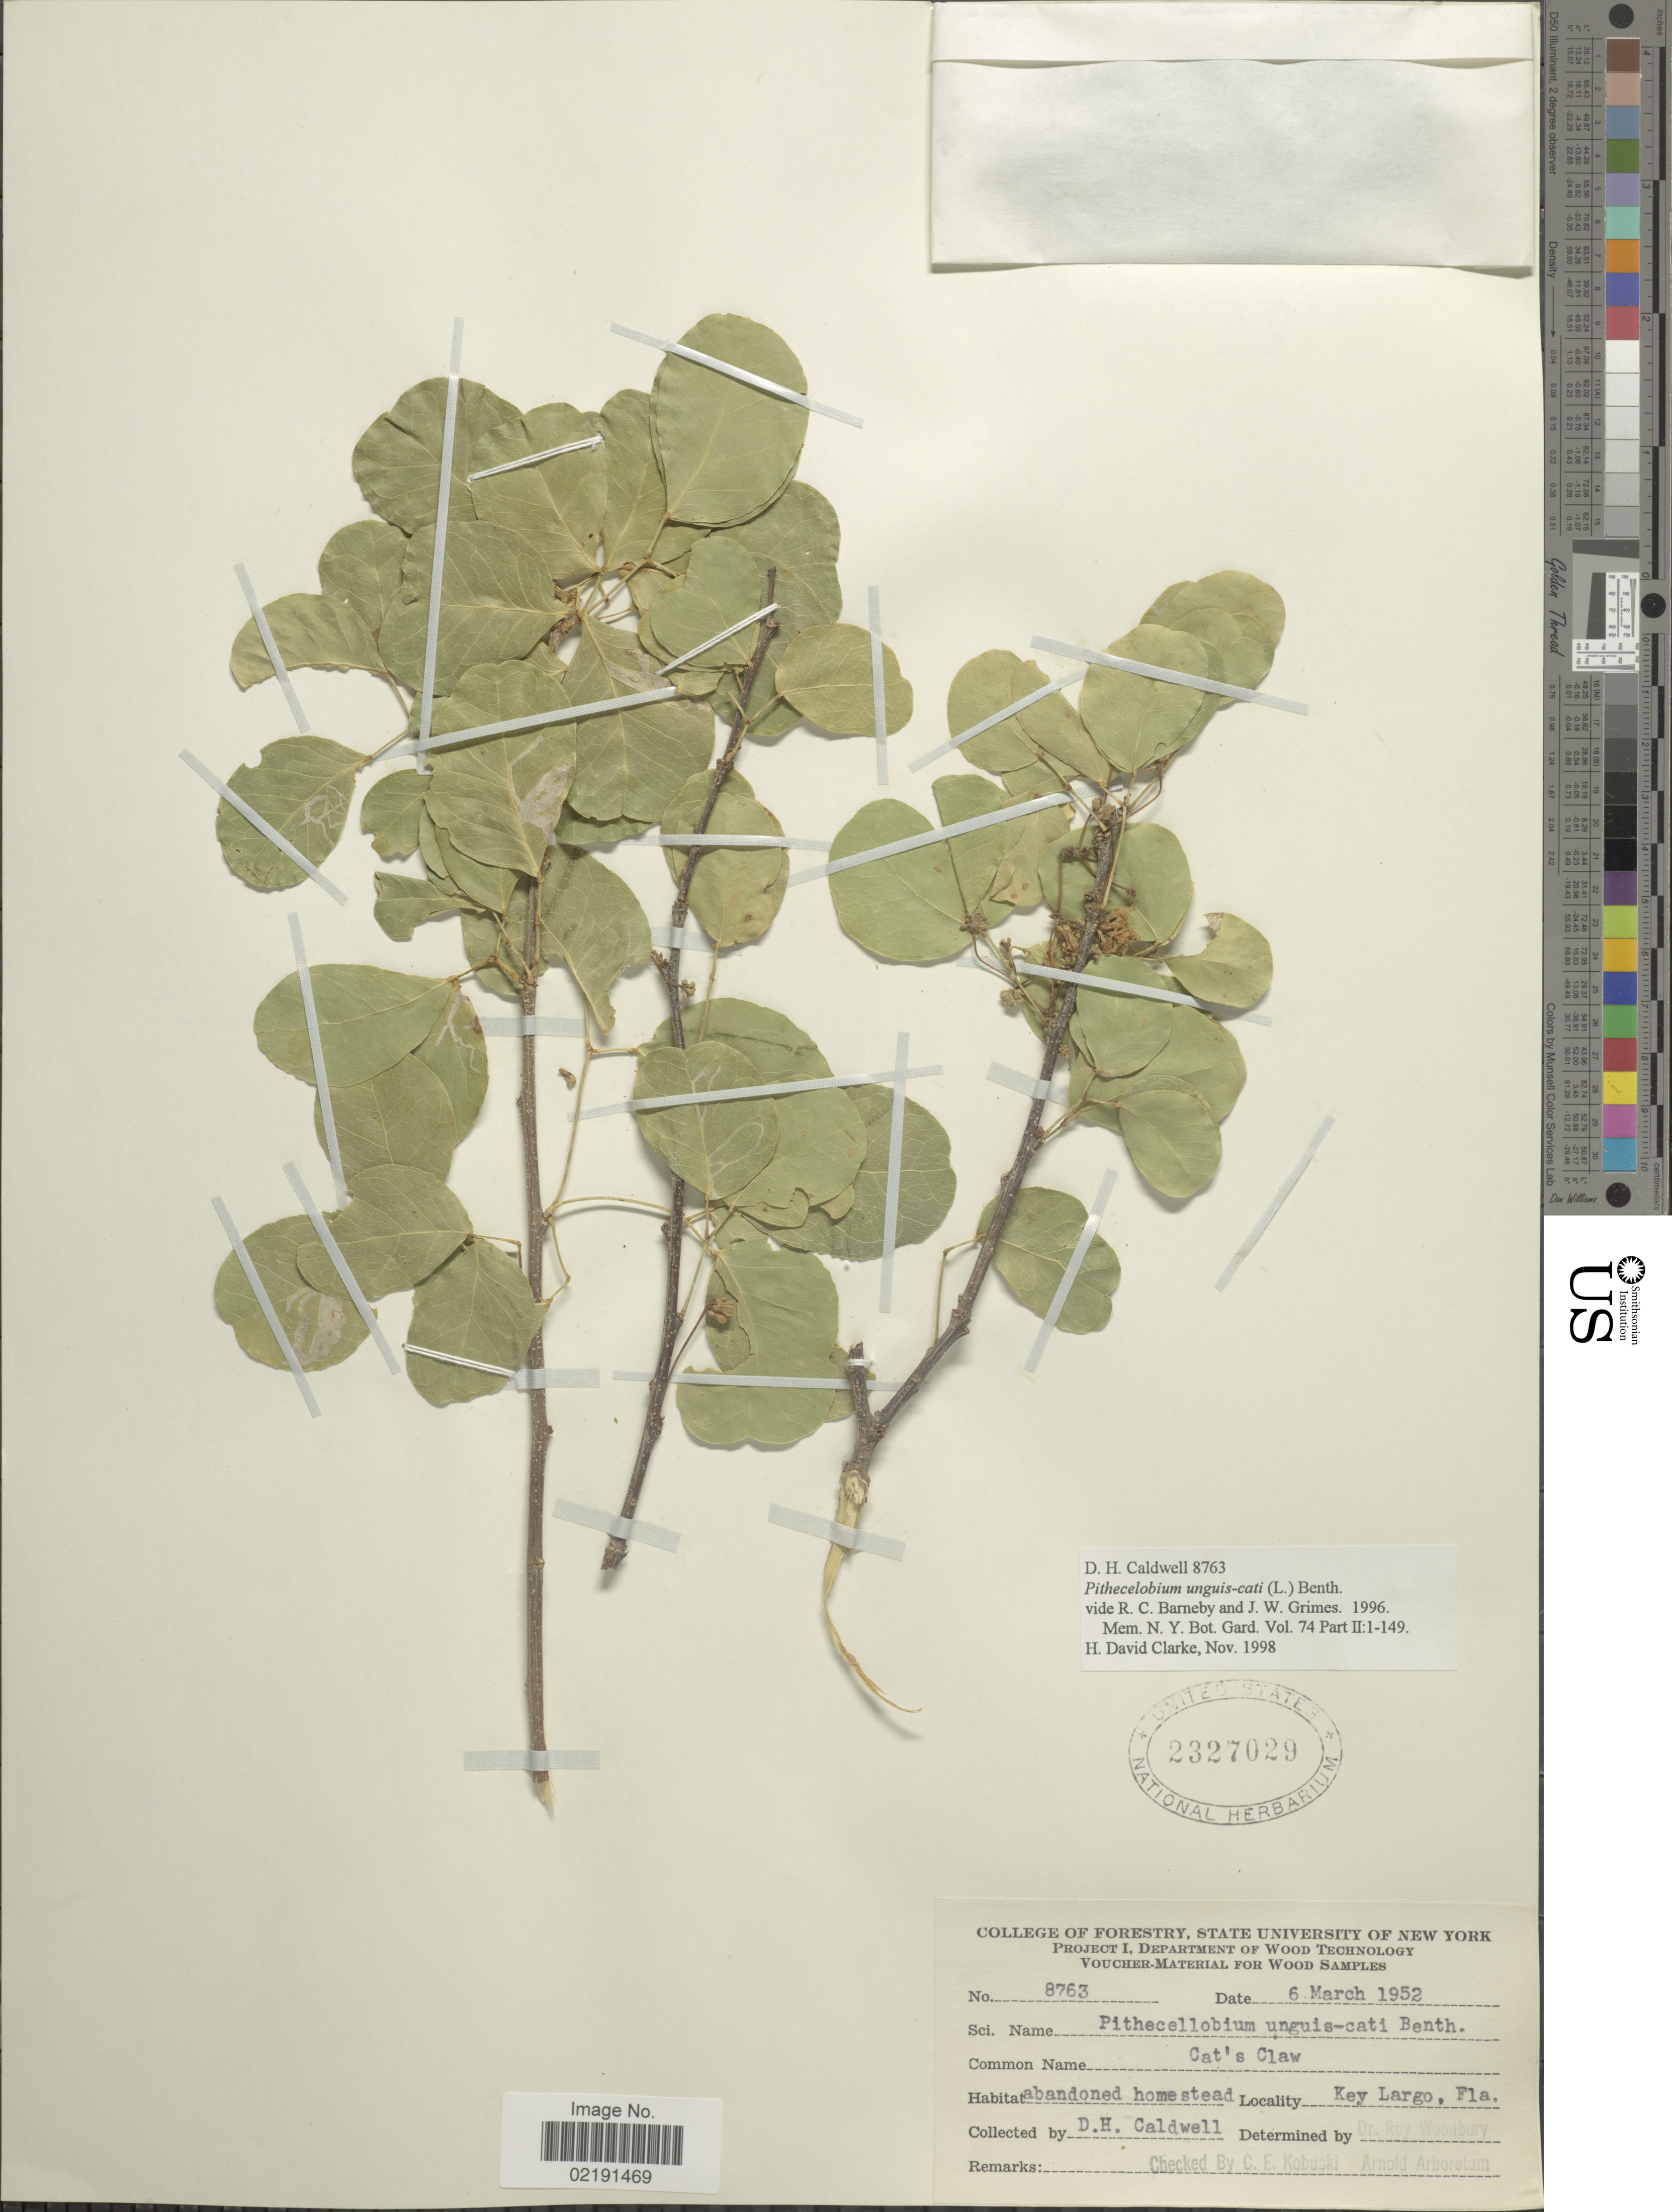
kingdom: Plantae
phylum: Tracheophyta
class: Magnoliopsida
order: Fabales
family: Fabaceae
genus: Pithecellobium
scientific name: Pithecellobium unguis-cati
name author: (L.) Benth.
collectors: D. H. Caldwell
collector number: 8763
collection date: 1952-03-06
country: United States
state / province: Florida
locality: Key Largo, Fla.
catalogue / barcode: US 2327029